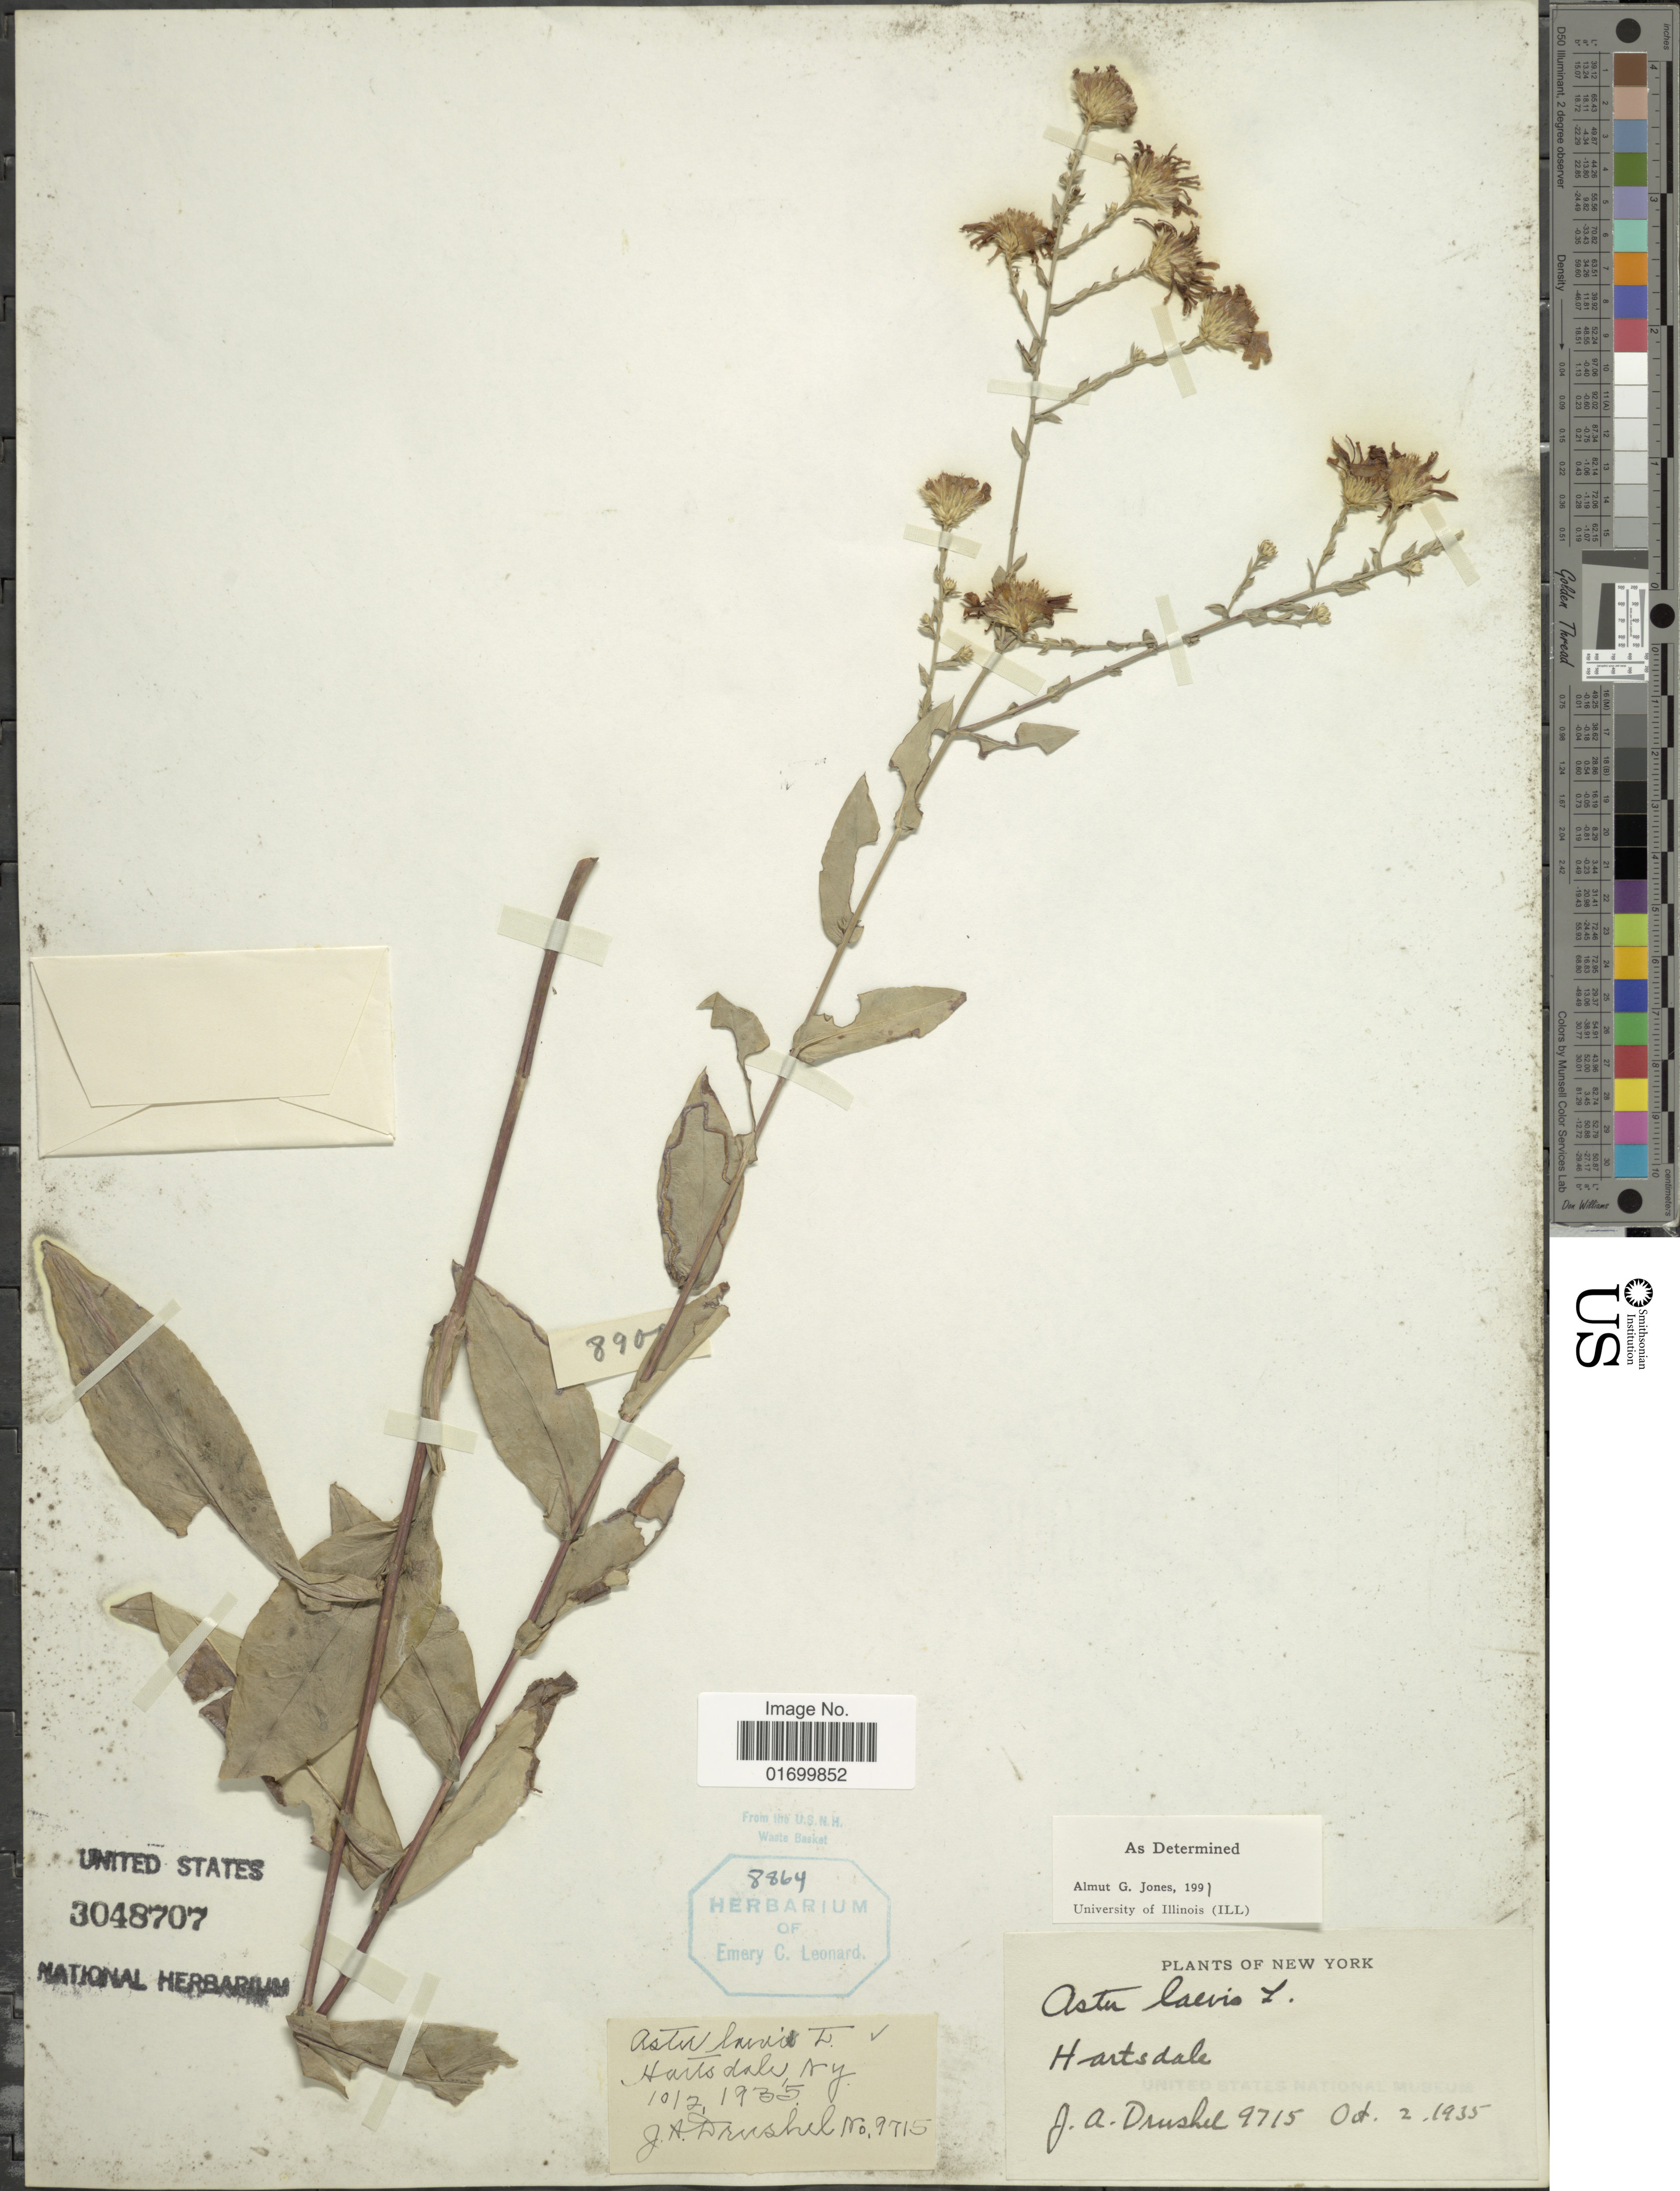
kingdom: Plantae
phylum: Tracheophyta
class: Magnoliopsida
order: Asterales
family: Asteraceae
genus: Symphyotrichum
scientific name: Symphyotrichum laeve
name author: (L.) Á. Löve & D. Löve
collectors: J. A. Drushel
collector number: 9715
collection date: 1935-10-02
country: United States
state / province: New York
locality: Hartsdalem NY.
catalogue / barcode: US 3048707